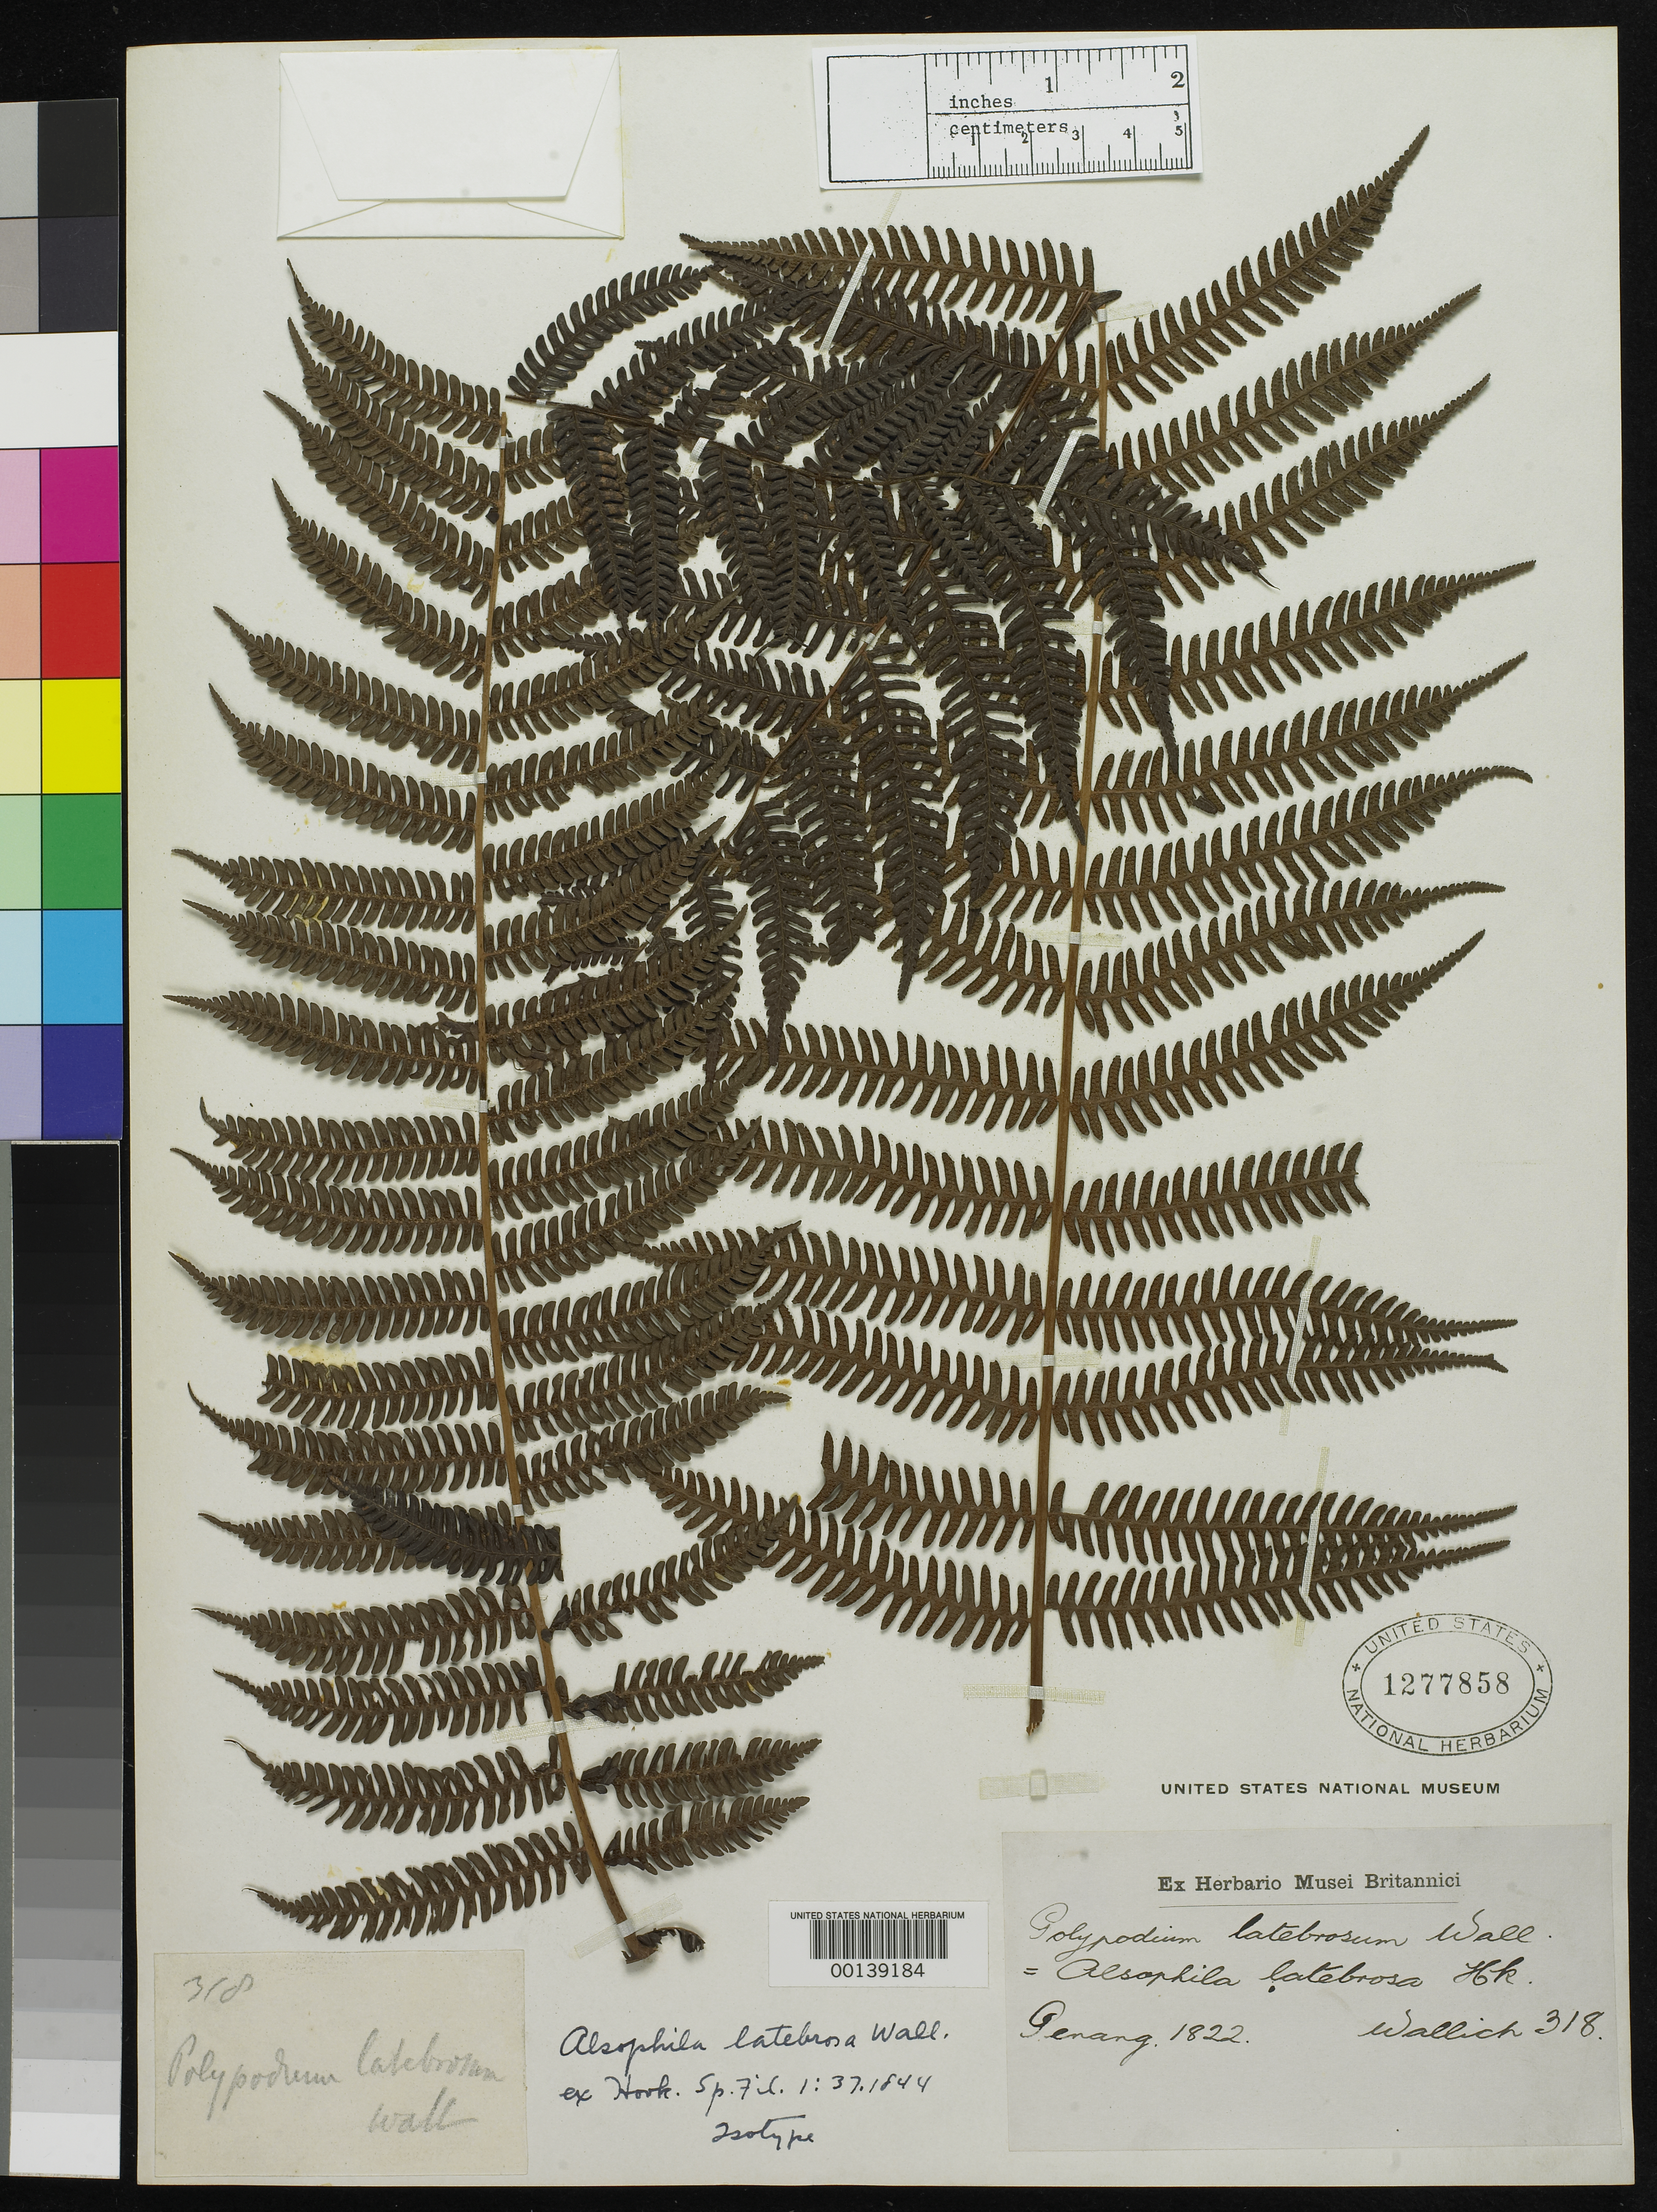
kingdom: Plantae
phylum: Tracheophyta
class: Polypodiopsida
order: Cyatheales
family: Cyatheaceae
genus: Alsophila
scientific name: Alsophila latebrosa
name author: Wall. ex Hook.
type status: Type Collection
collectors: N. Wallich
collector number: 318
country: Malaysia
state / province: Pulau Pinang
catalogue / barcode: US 1277858